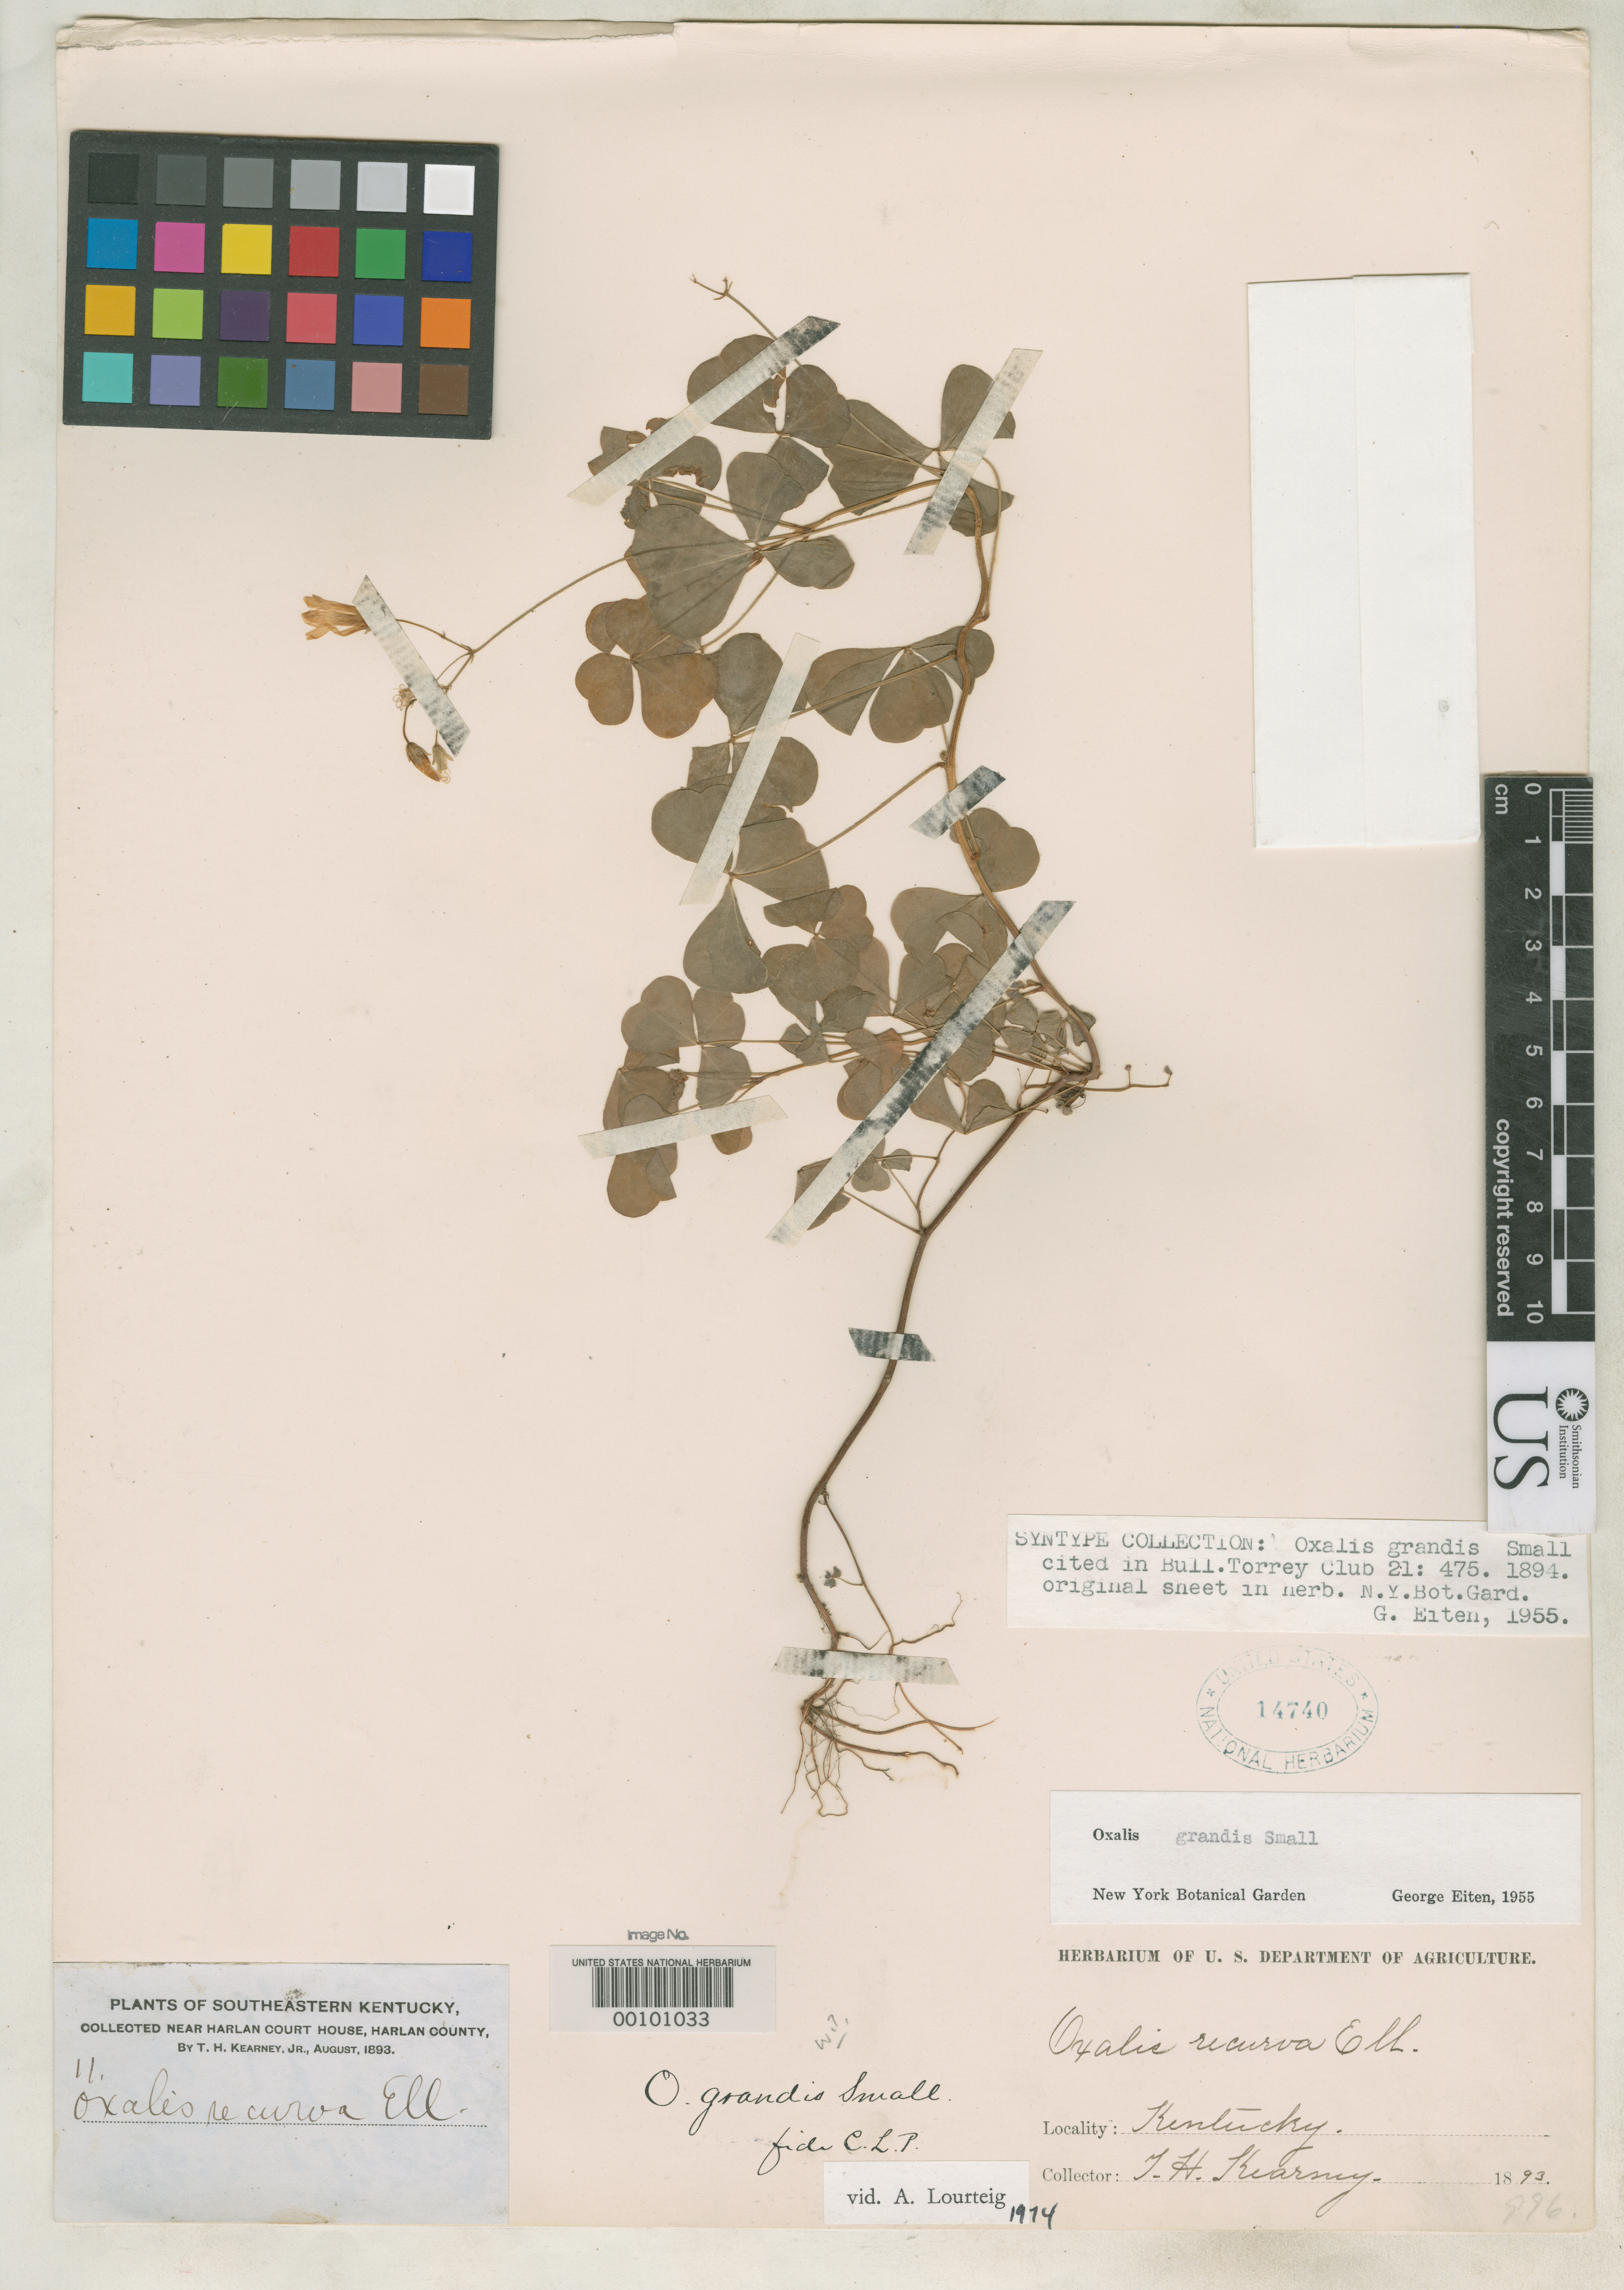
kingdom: Plantae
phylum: Tracheophyta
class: Magnoliopsida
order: Oxalidales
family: Oxalidaceae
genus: Oxalis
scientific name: Oxalis grandis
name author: Small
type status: Syntype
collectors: T. H. Kearney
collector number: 11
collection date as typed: Aug 1893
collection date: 1893-08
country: United States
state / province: Kentucky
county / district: Harlan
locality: Near Harlan Courthouse.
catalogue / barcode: US 14740